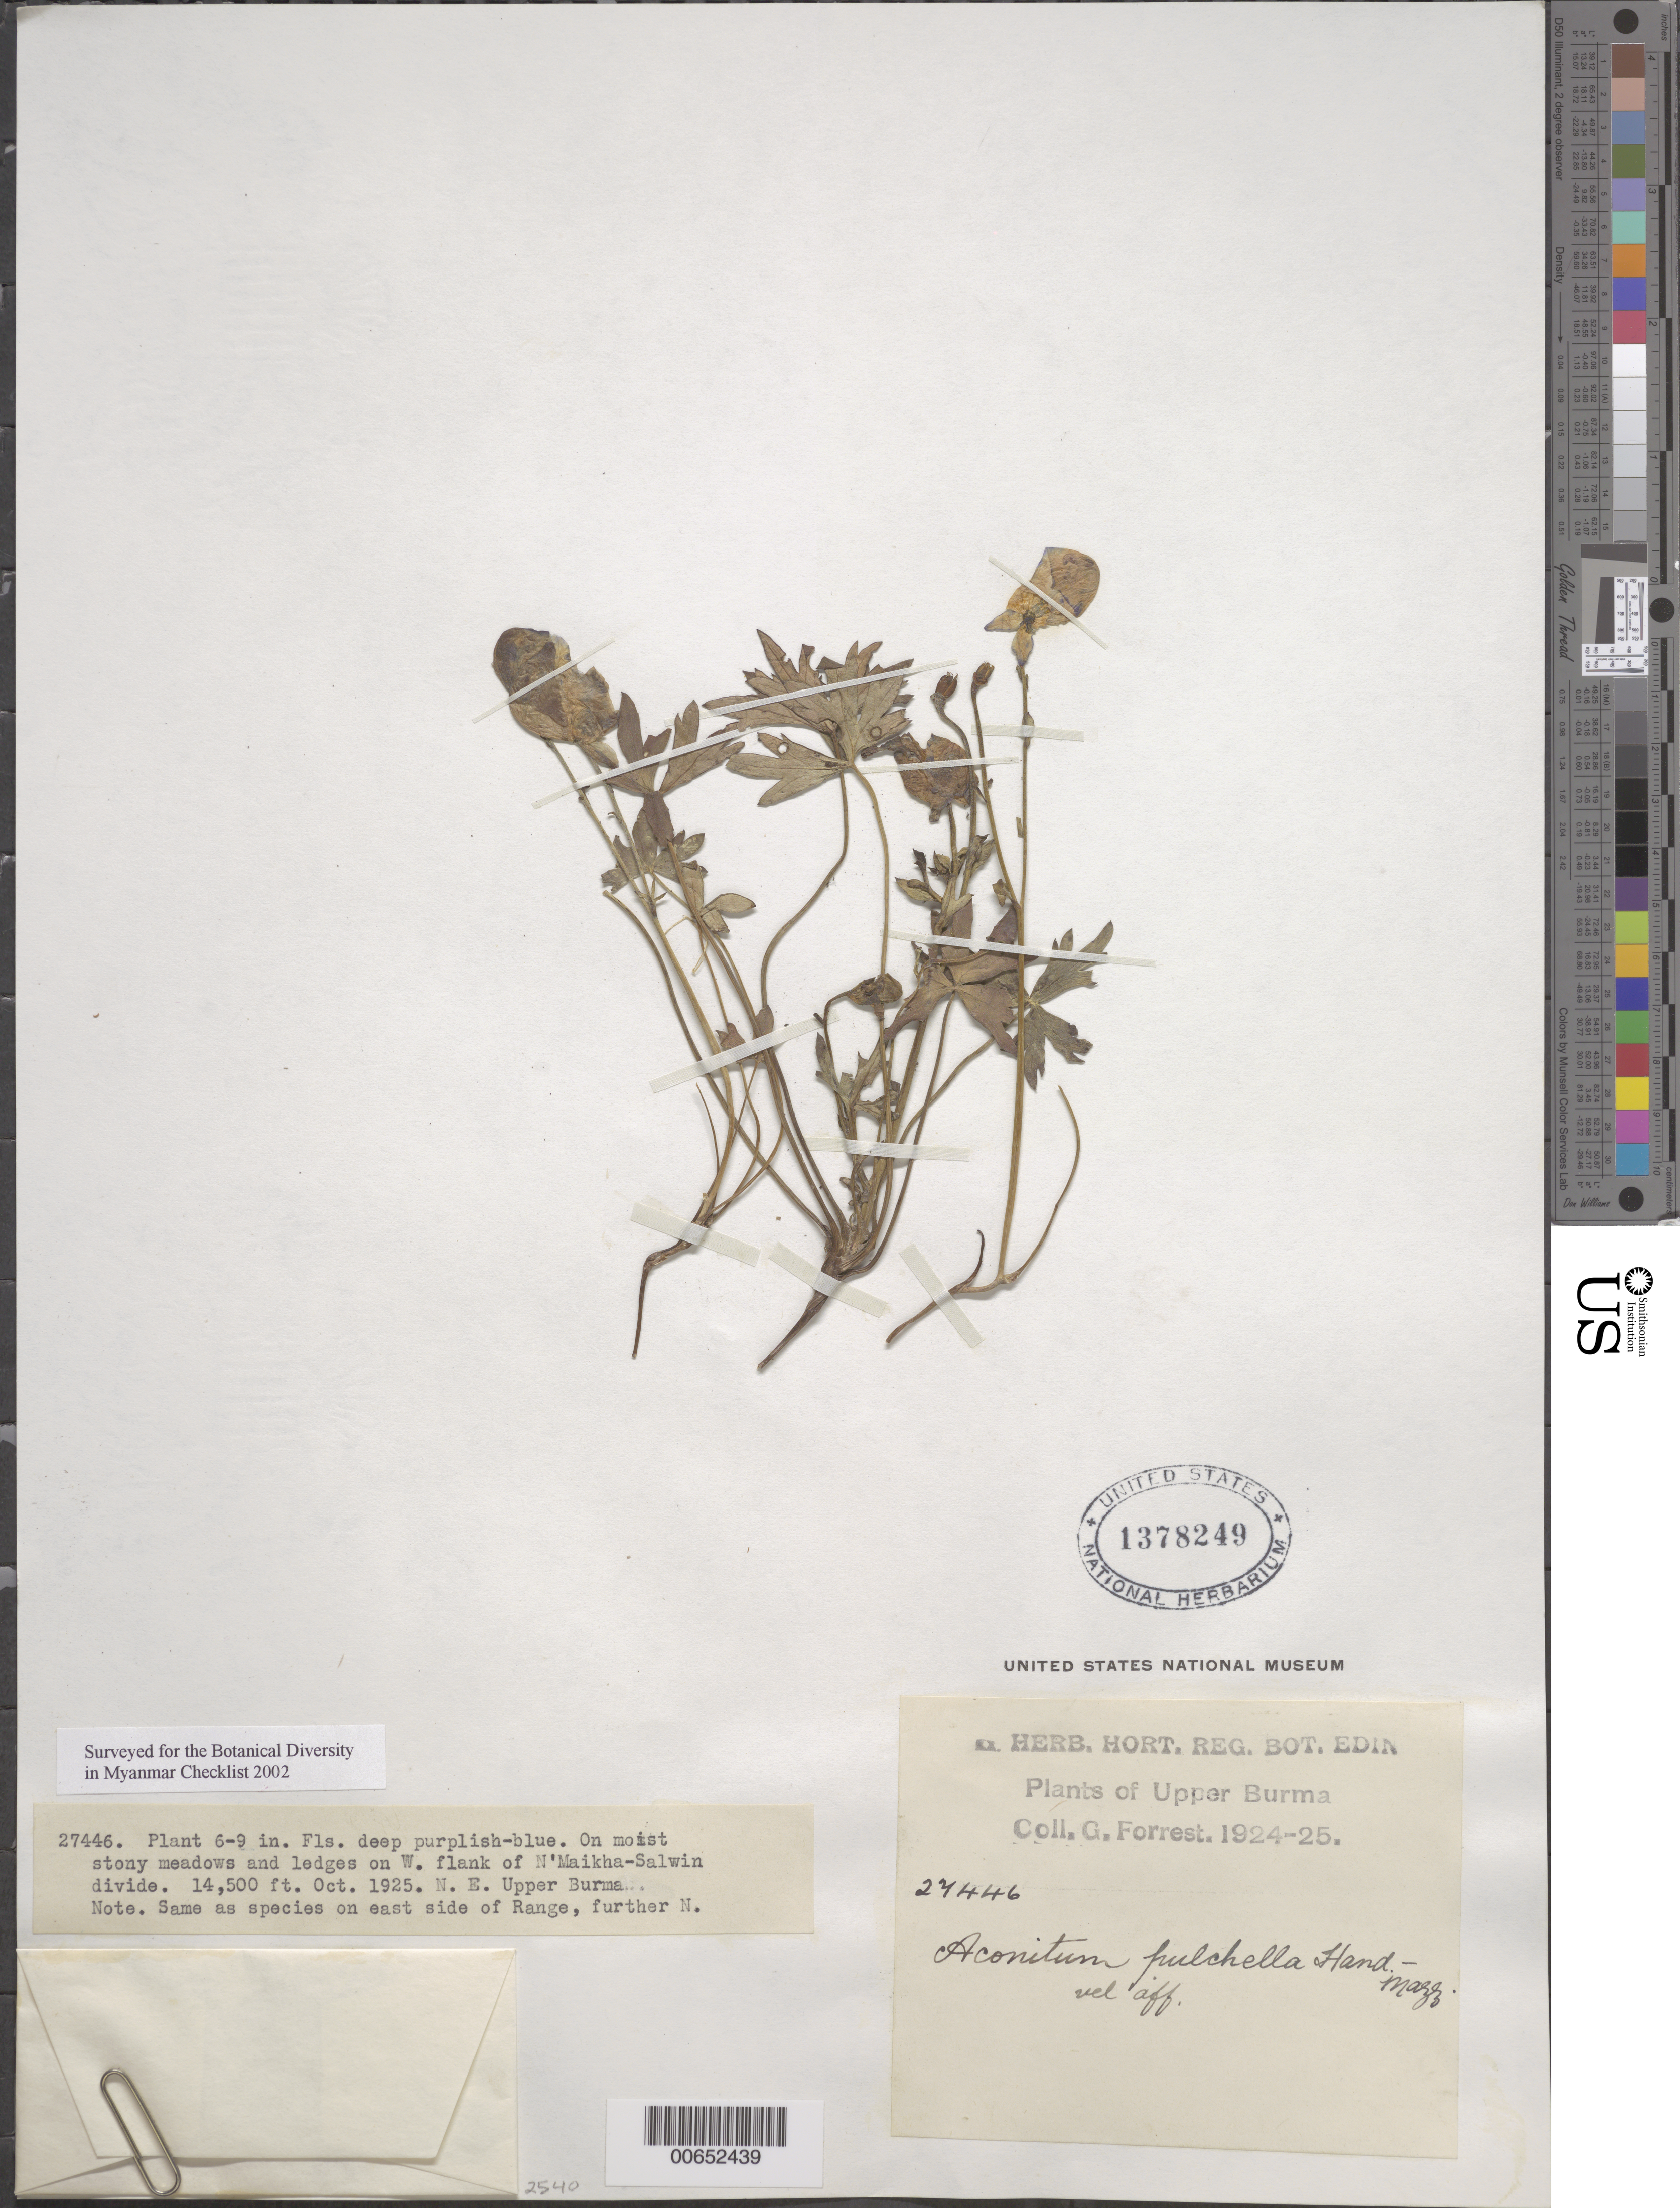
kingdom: Plantae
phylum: Tracheophyta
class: Magnoliopsida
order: Ranunculales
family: Ranunculaceae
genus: Aconitum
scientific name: Aconitum pulchellum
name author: Hand.-Mazz.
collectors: G. Forrest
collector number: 27446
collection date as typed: Oct 1925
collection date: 1925-10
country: Myanmar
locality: NE Upper Burma, W. flank of N'Maikha-Salwin divide.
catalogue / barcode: US 1378249